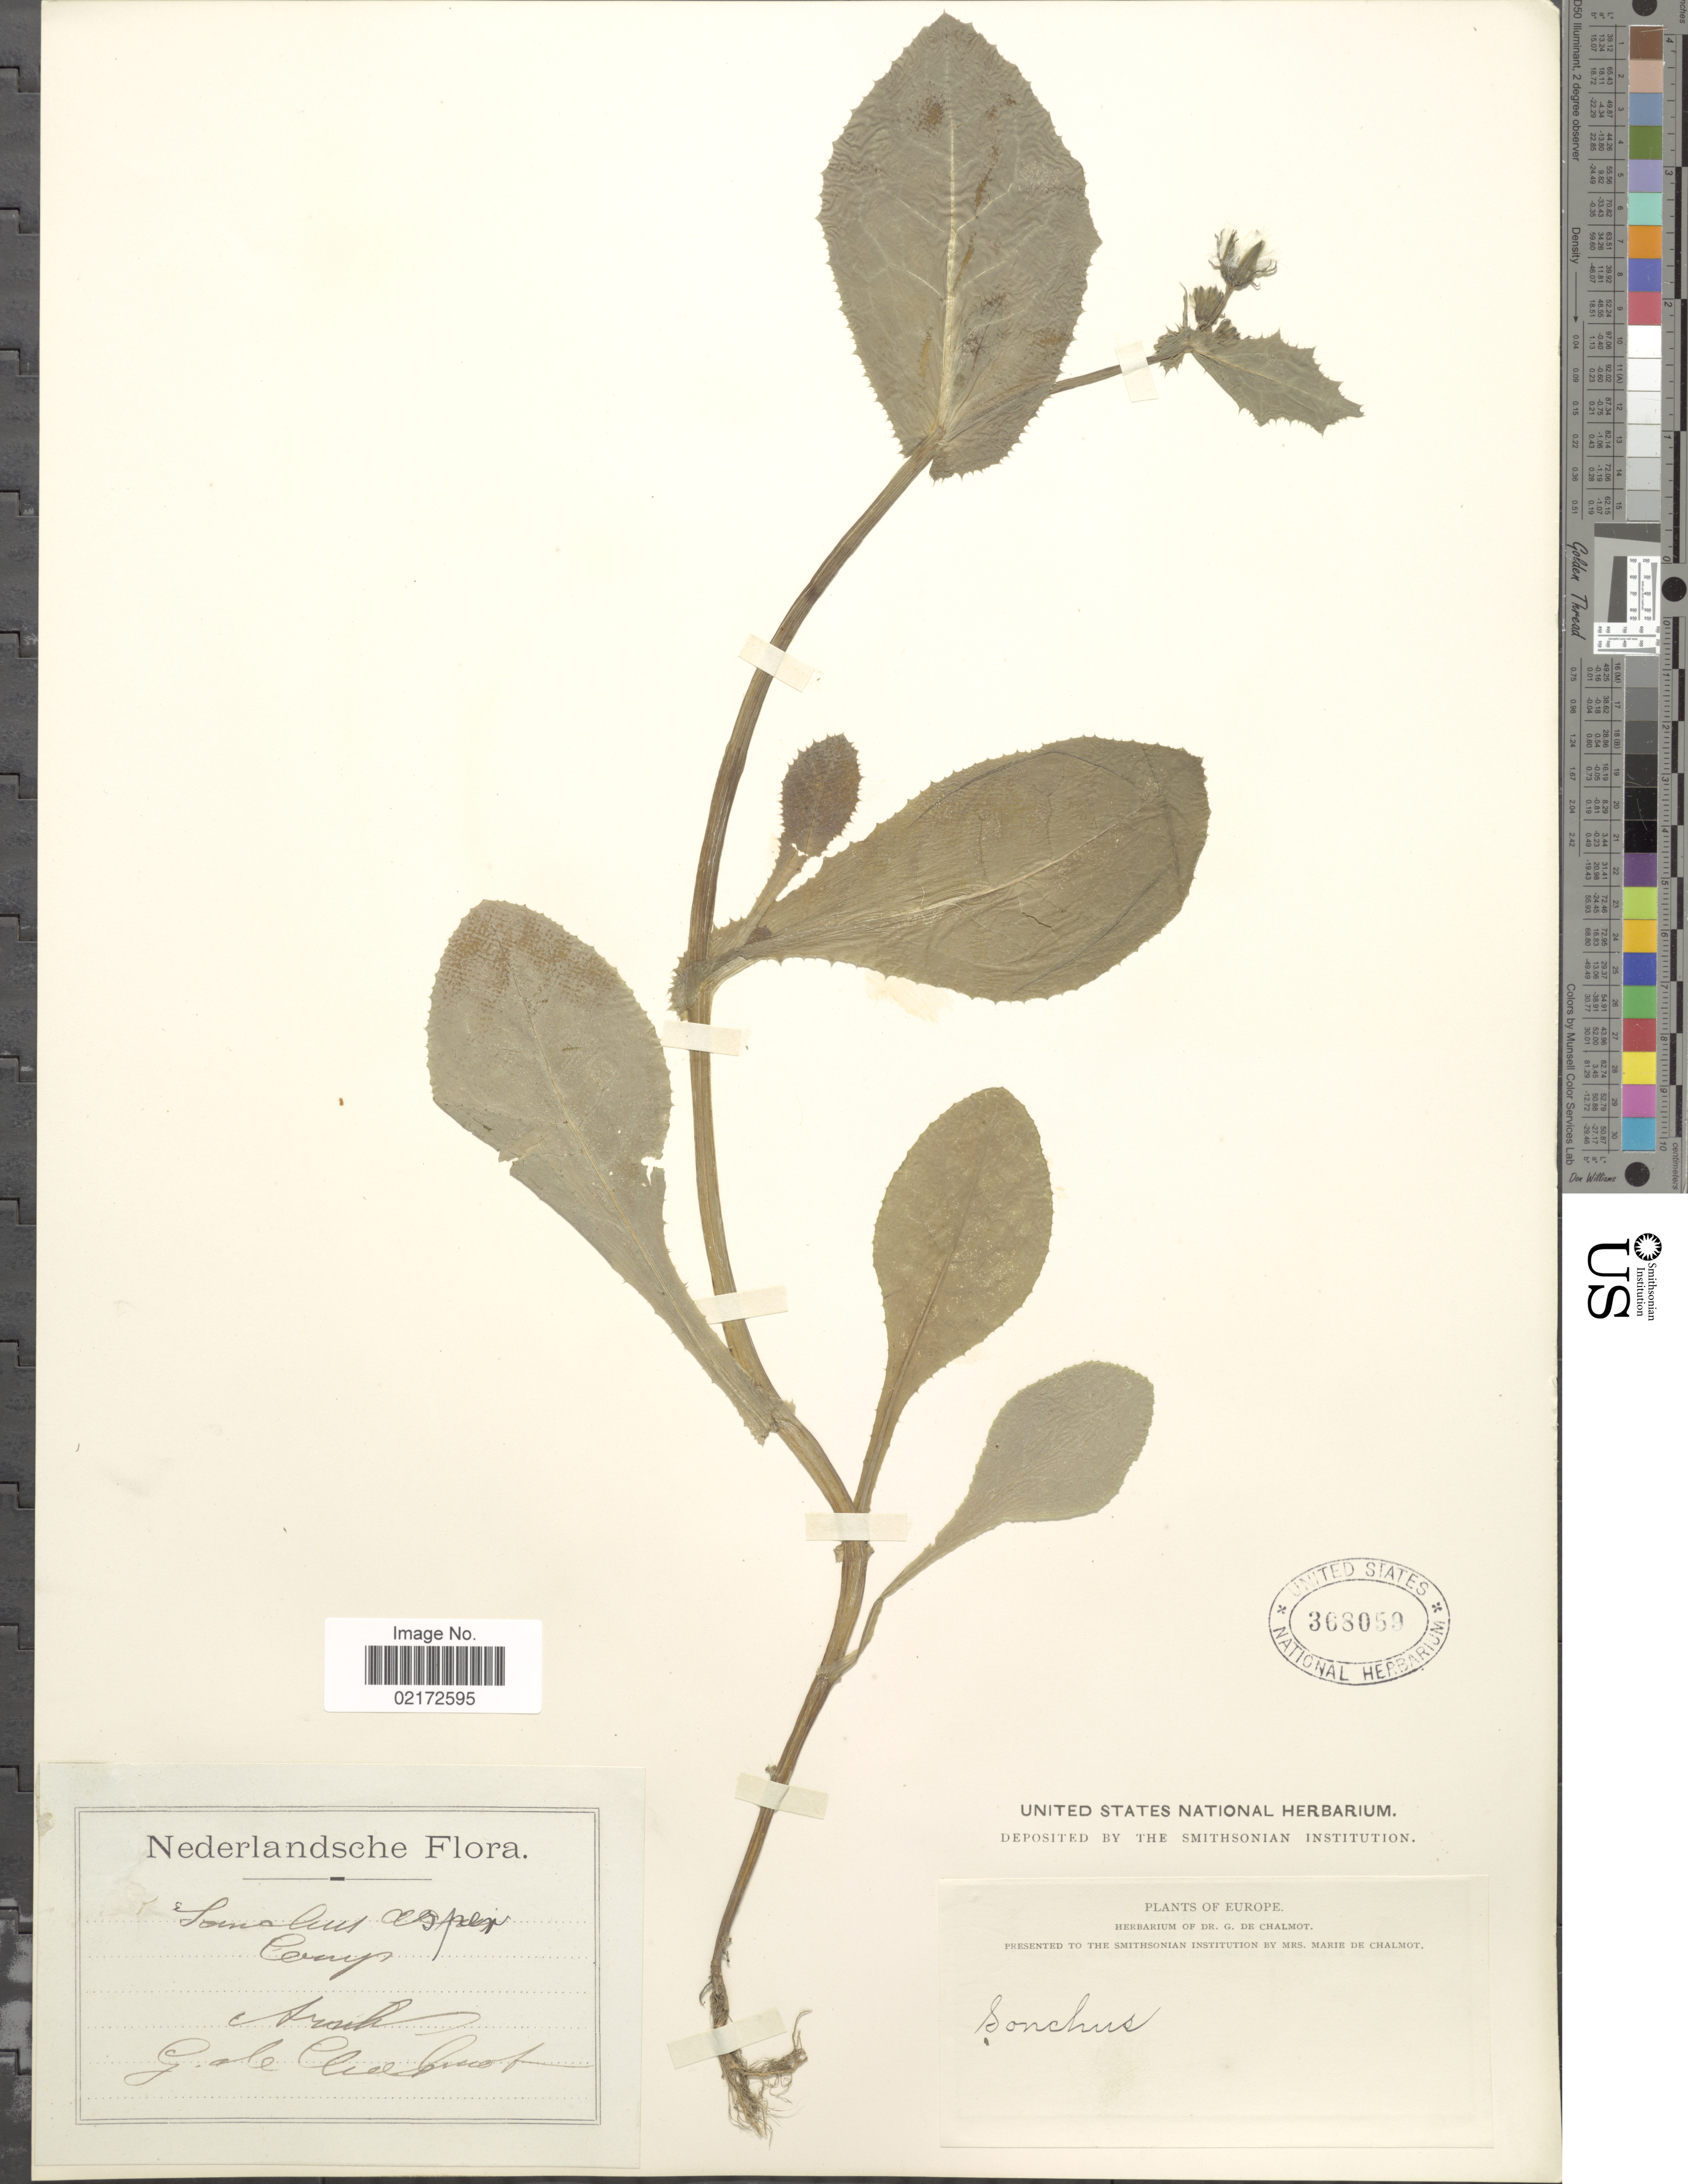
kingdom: Plantae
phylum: Tracheophyta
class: Magnoliopsida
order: Asterales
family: Asteraceae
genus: Sonchus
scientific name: Sonchus asper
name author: (L.) Hill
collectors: G. de Chalmot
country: Netherlands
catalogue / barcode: US 368059